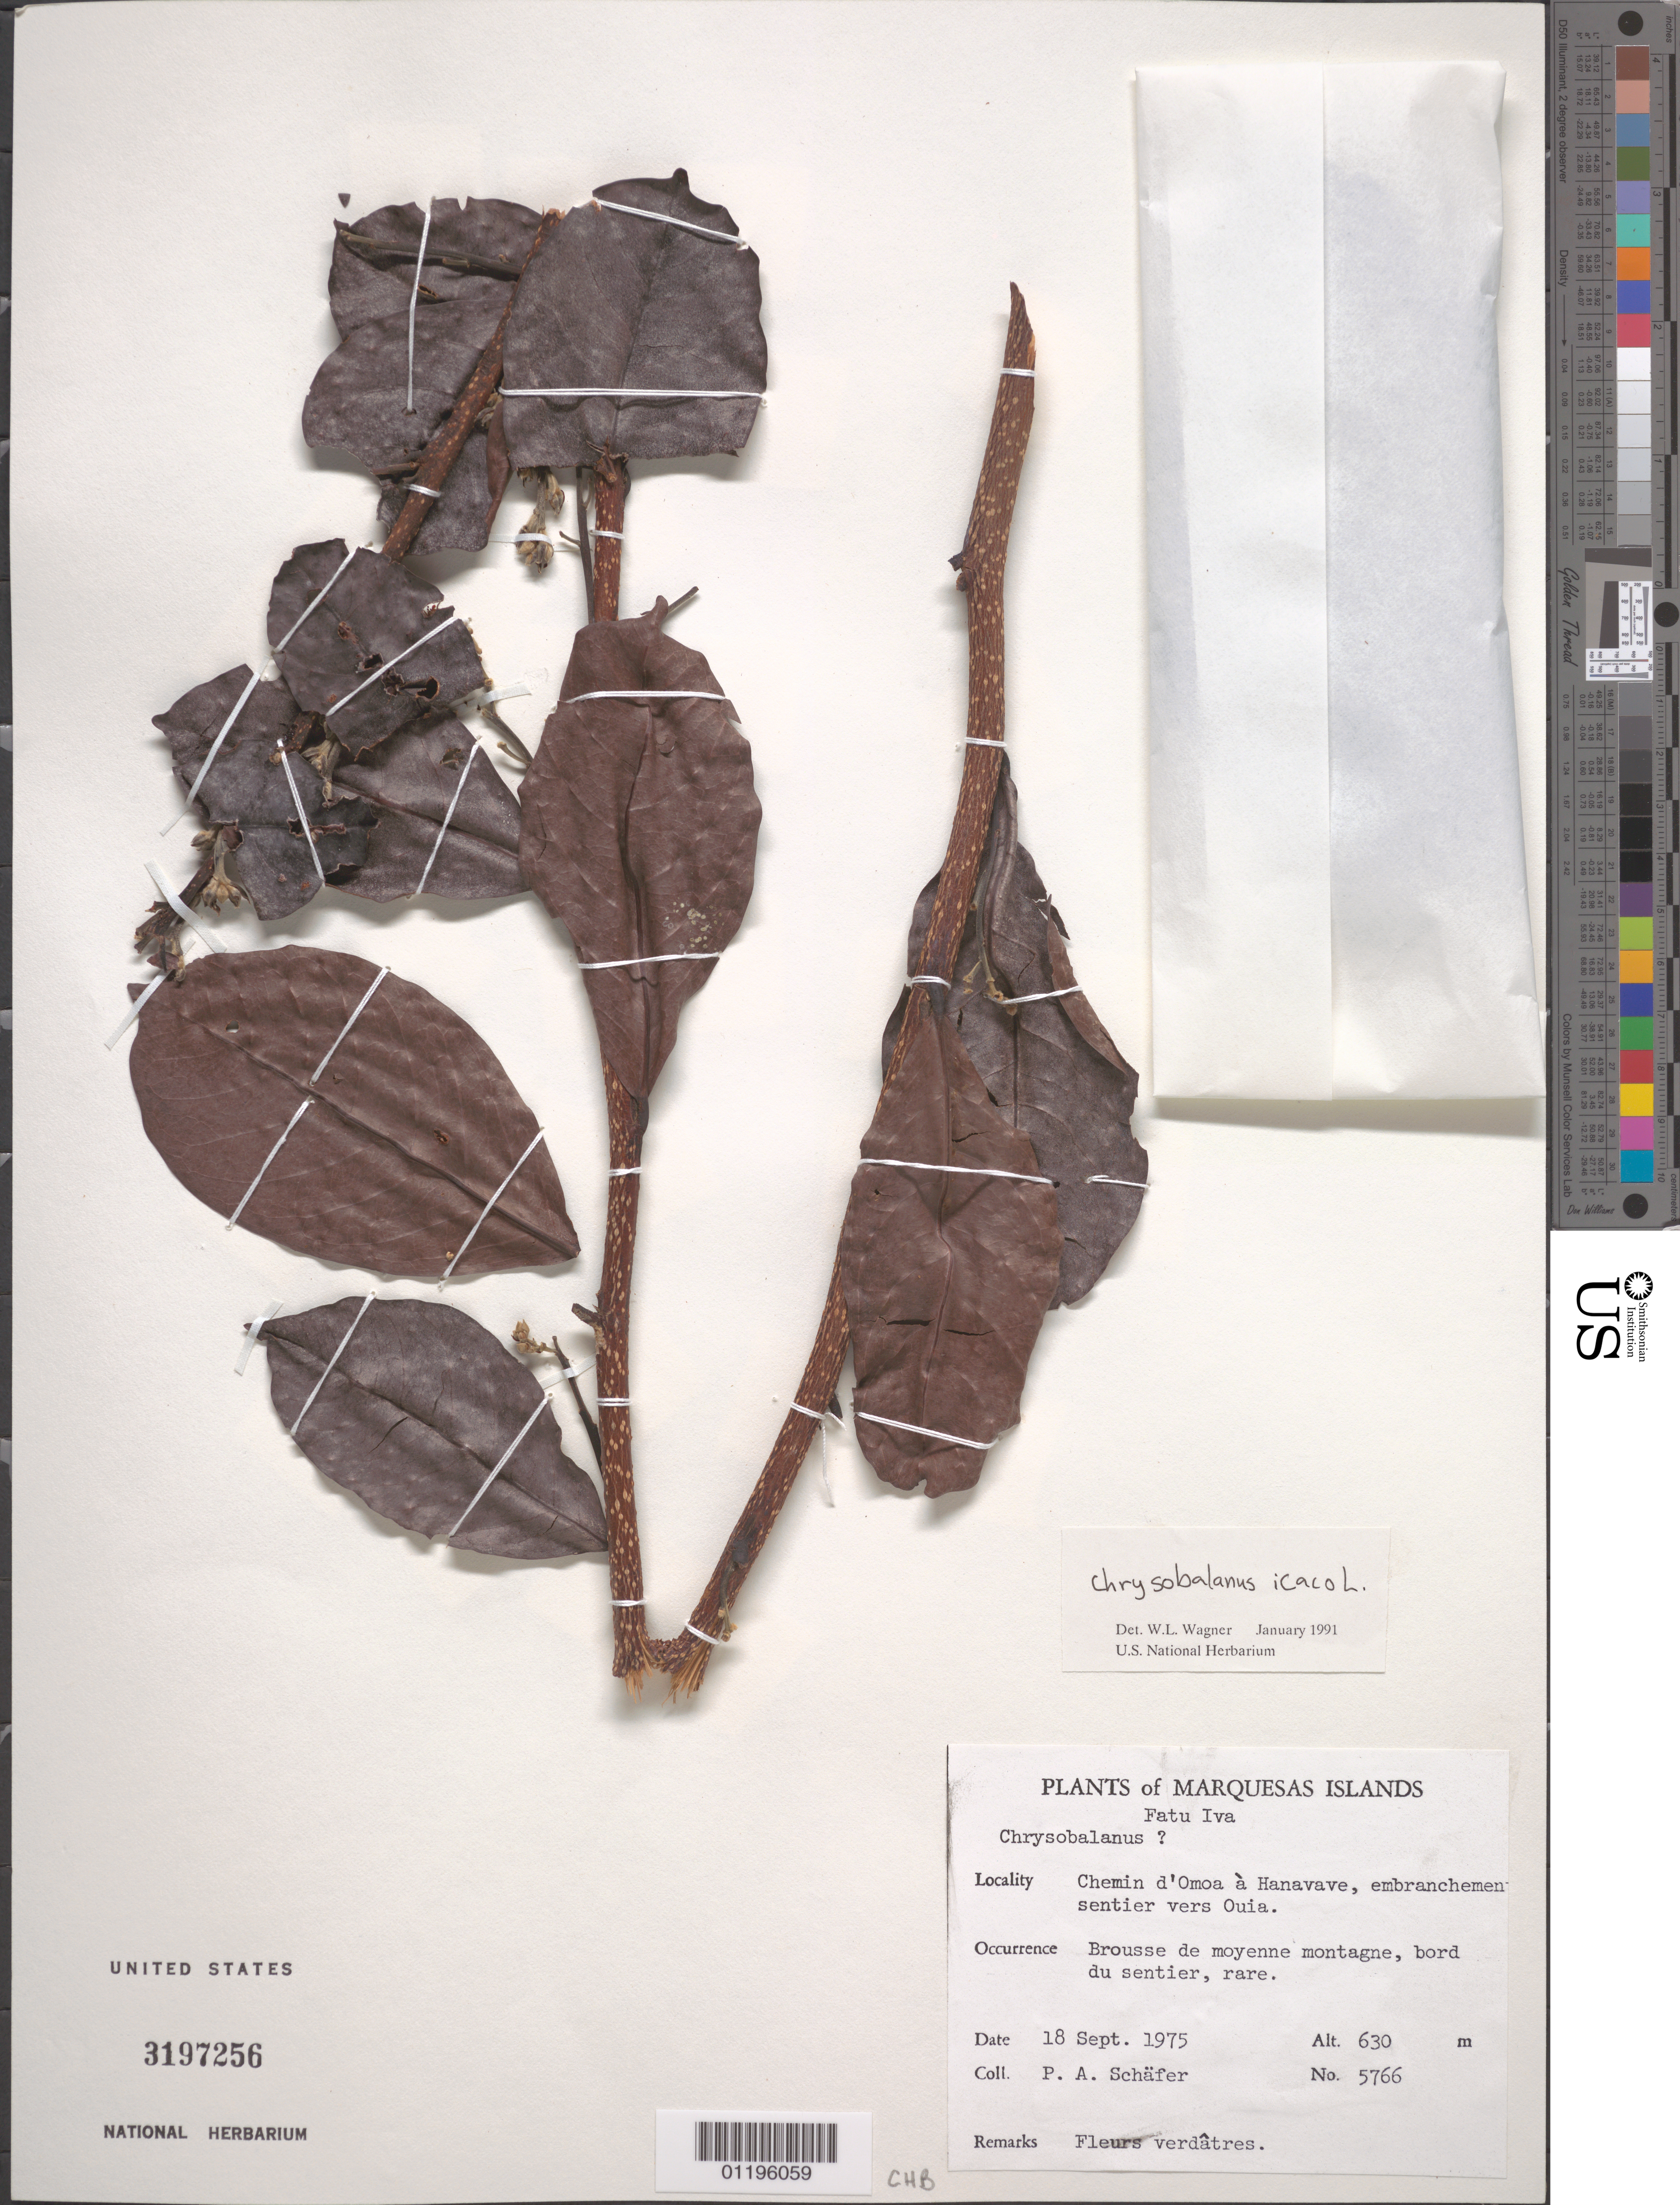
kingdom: Plantae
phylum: Tracheophyta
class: Magnoliopsida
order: Malpighiales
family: Chrysobalanaceae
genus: Chrysobalanus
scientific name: Chrysobalanus icaco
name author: L.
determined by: Wagner, W. L., (BOT), Smithsonian Institution - National Museum of Natural History (UNITED STATES)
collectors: P. A. Schäfer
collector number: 5766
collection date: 1975-09-18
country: French Polynesia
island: Fatu Hiva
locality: Chemin d'Omo'a à Hanavave, embranchement sentier vers Ouia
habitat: Brousse de moyen montagne, bord du sentier, rare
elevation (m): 630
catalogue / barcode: US 3197256